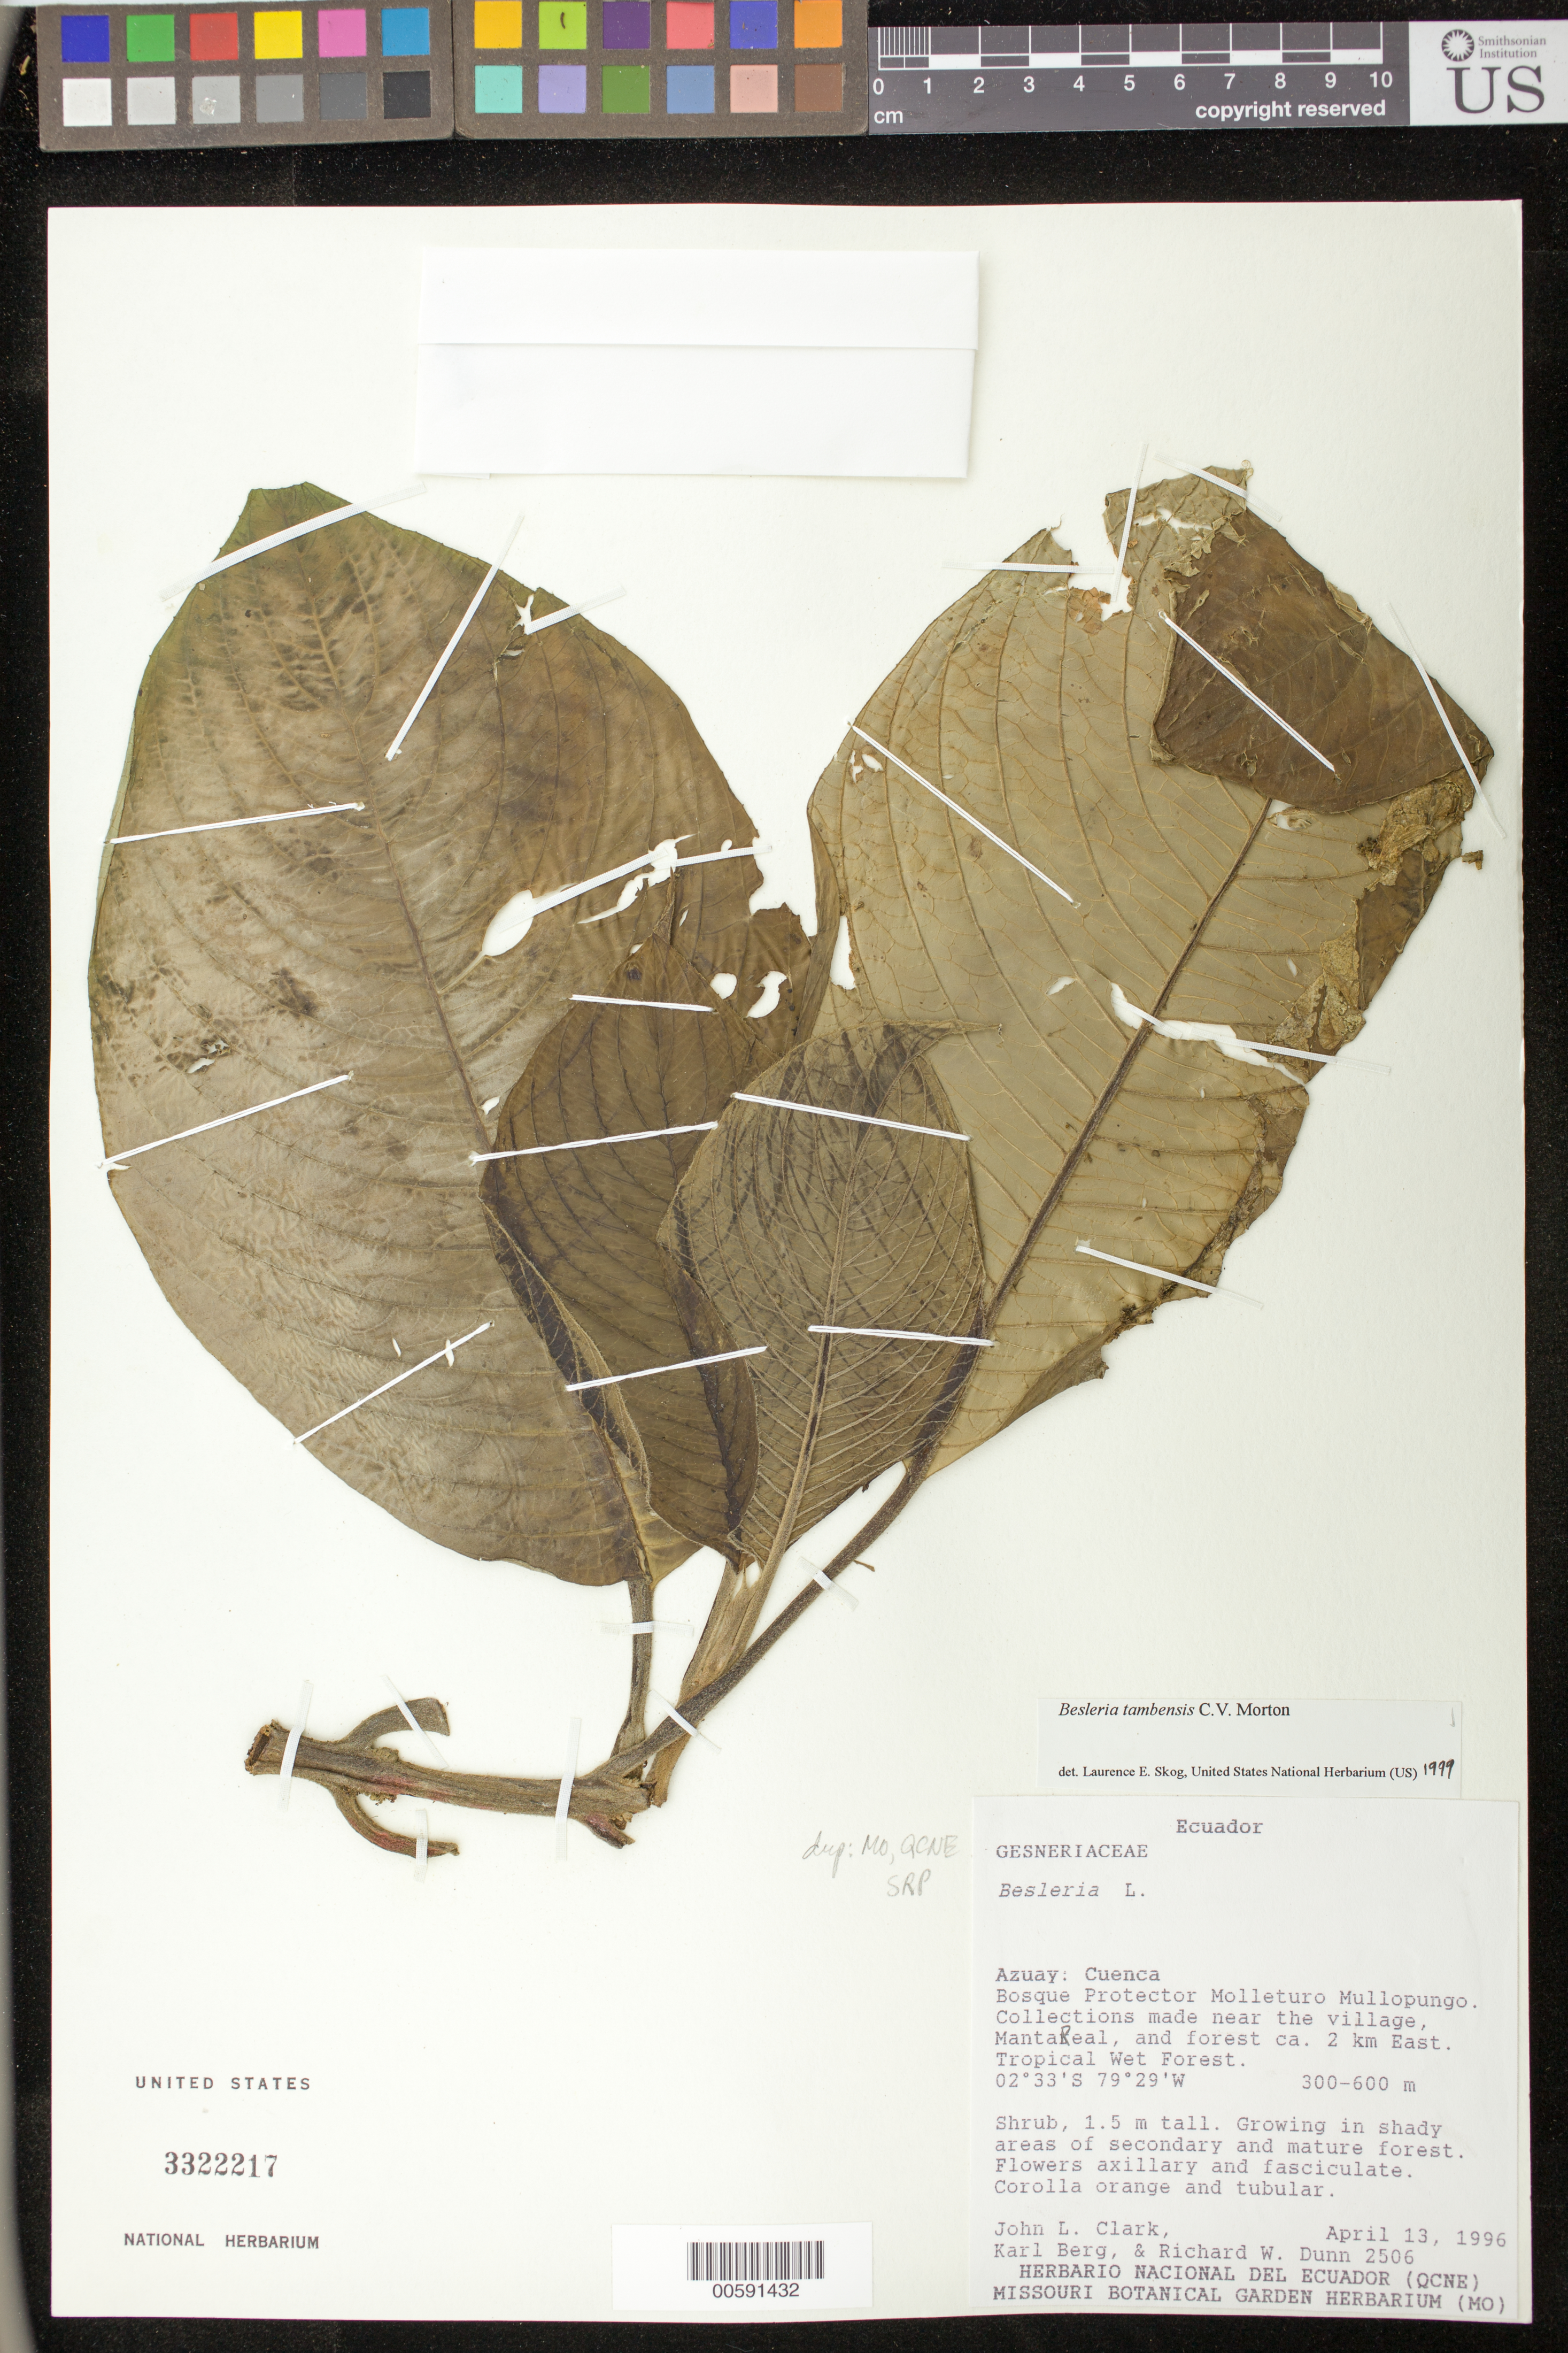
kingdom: Plantae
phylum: Tracheophyta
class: Magnoliopsida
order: Lamiales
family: Gesneriaceae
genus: Besleria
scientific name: Besleria tambensis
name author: C.V. Morton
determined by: Skog, Laurence E.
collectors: J. L. Clark, K. Berg & R. Dunn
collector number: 2506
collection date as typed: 13 Apr 1996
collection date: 1996-04-13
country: Ecuador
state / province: Azuay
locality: Cuenca: Bosque Protector Molleturo Mullopungo, near the village, Mantareal, and forest ca. 2 km E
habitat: Tropical wet forest; in shady areas of secondary and mature forest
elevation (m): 300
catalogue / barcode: US 3322217